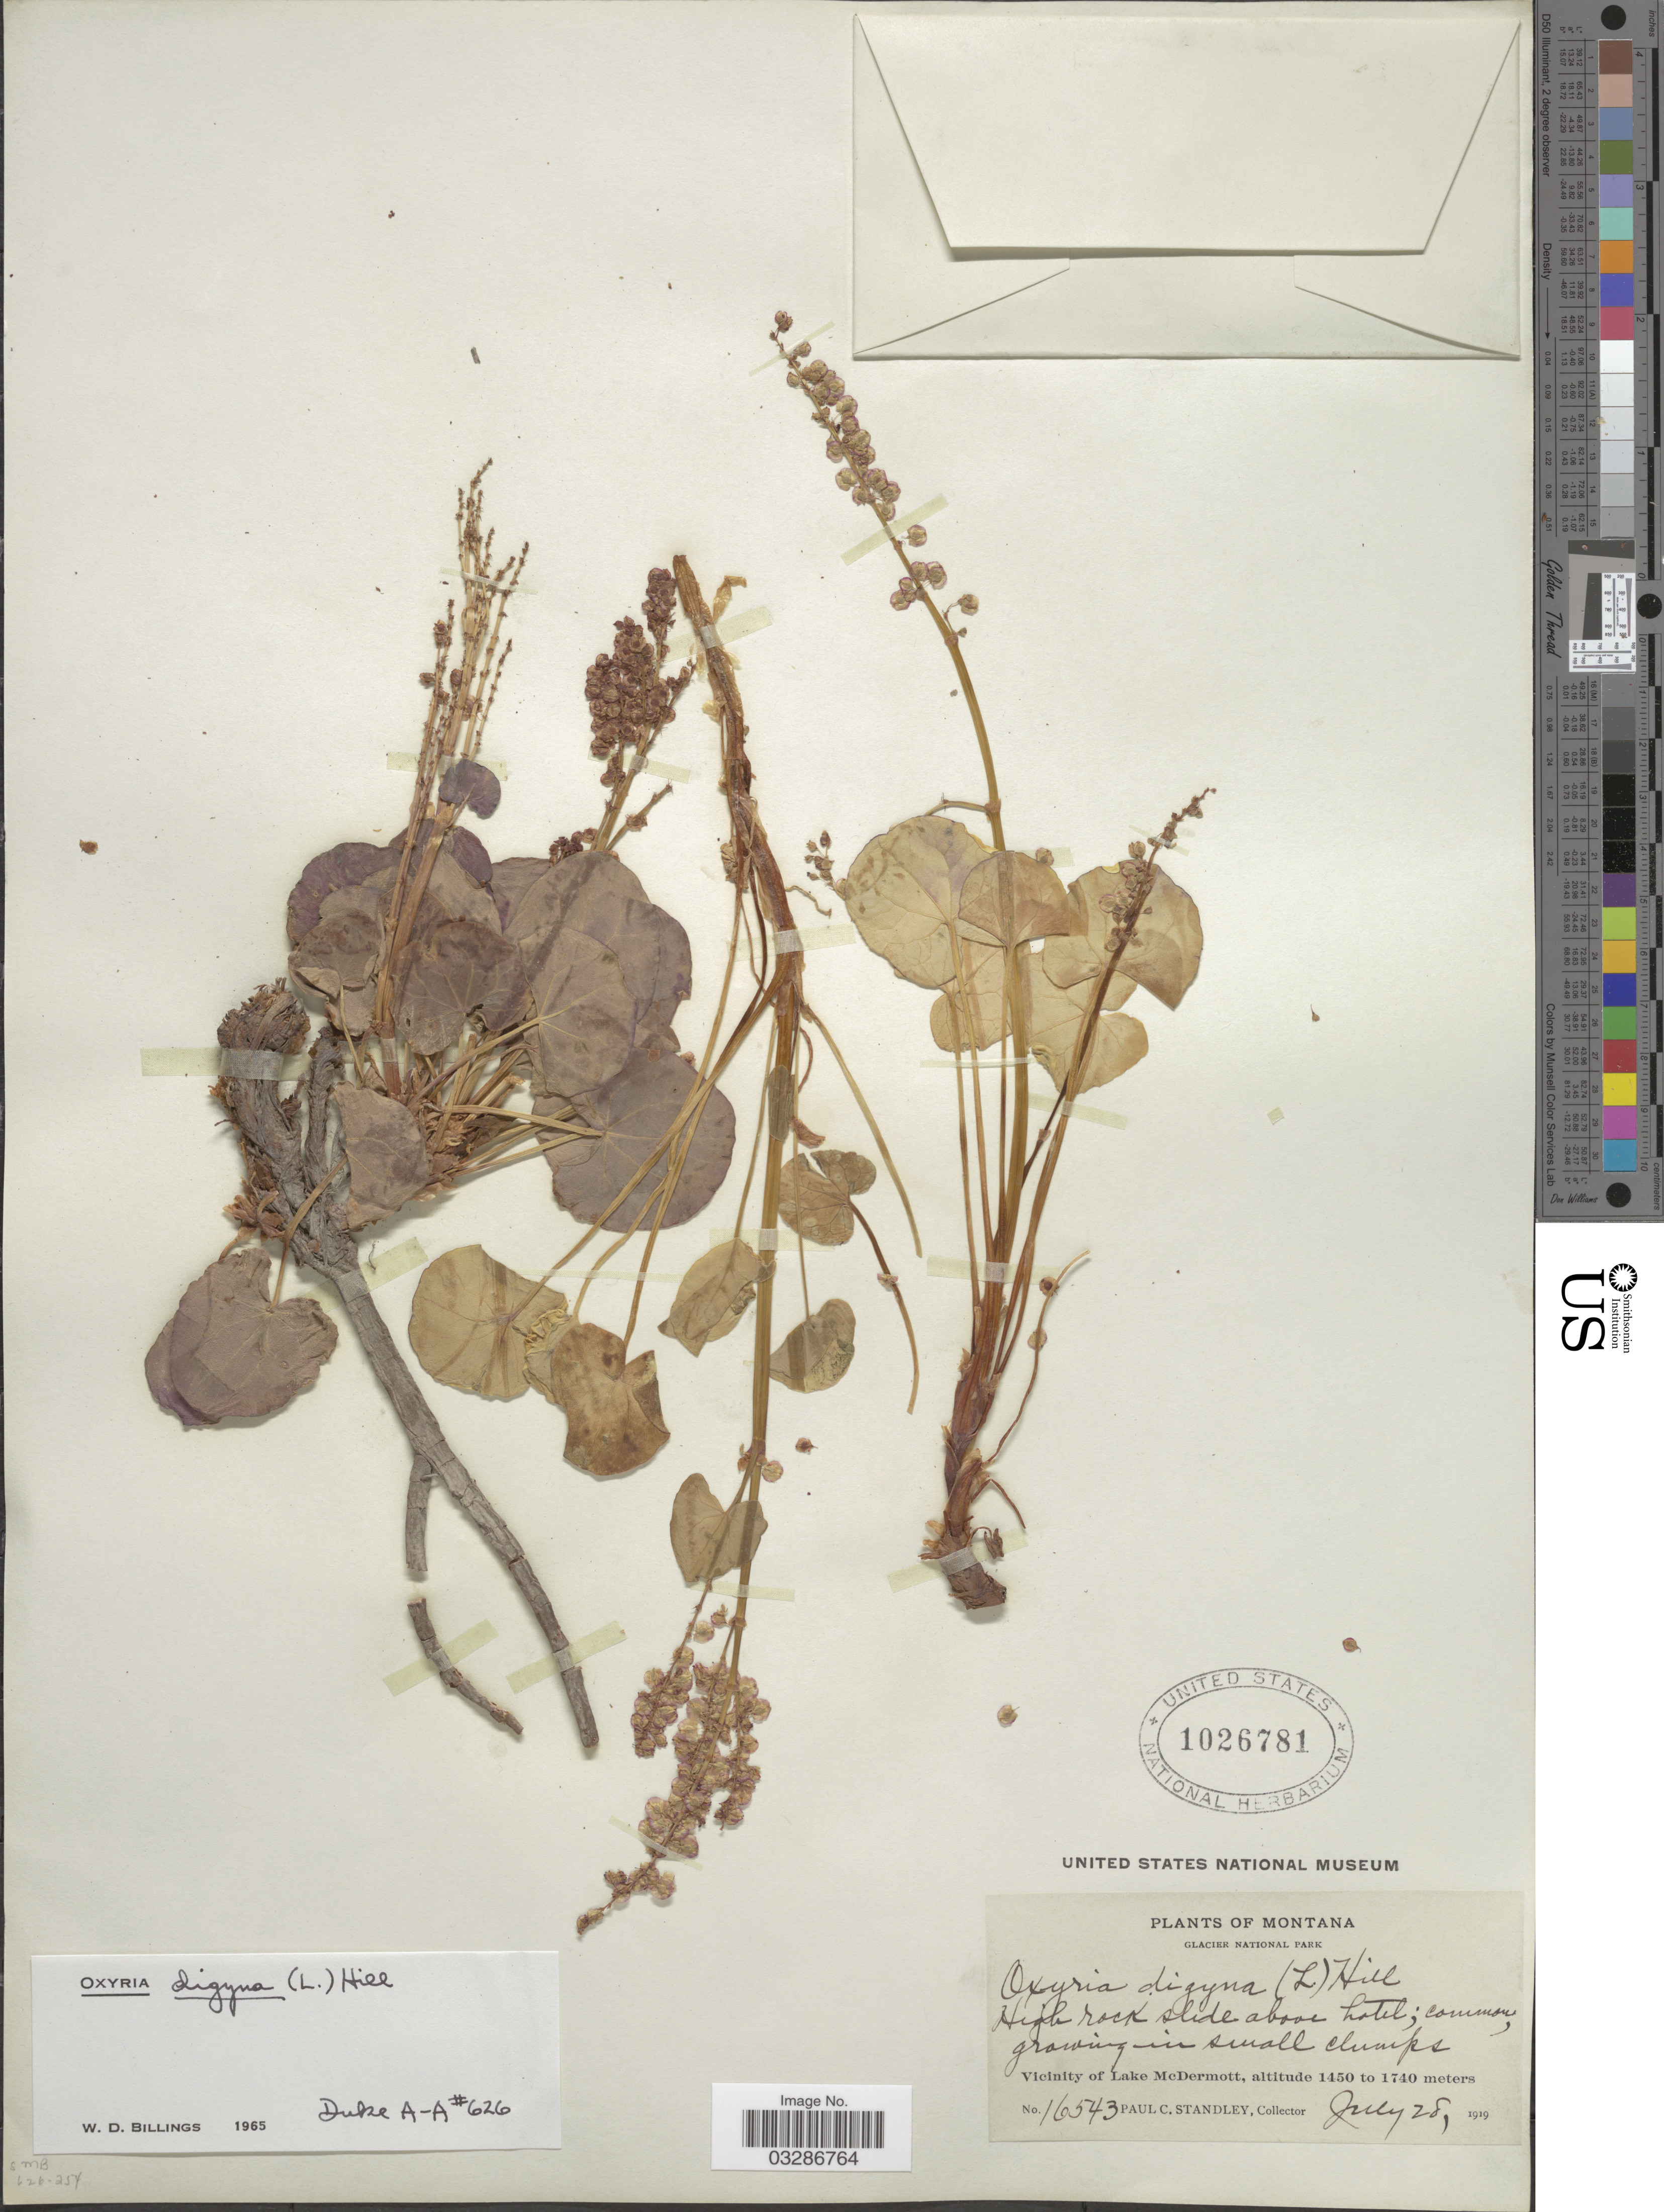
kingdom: Plantae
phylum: Tracheophyta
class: Magnoliopsida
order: Caryophyllales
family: Polygonaceae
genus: Oxyria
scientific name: Oxyria digyna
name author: (L.) Hill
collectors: P. C. Standley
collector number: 16543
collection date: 1919-07-28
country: United States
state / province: Montana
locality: Glacier National Park. High rock slide above hotel. Vicinity of Lake McDermott.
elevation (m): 1450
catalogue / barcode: US 1026781